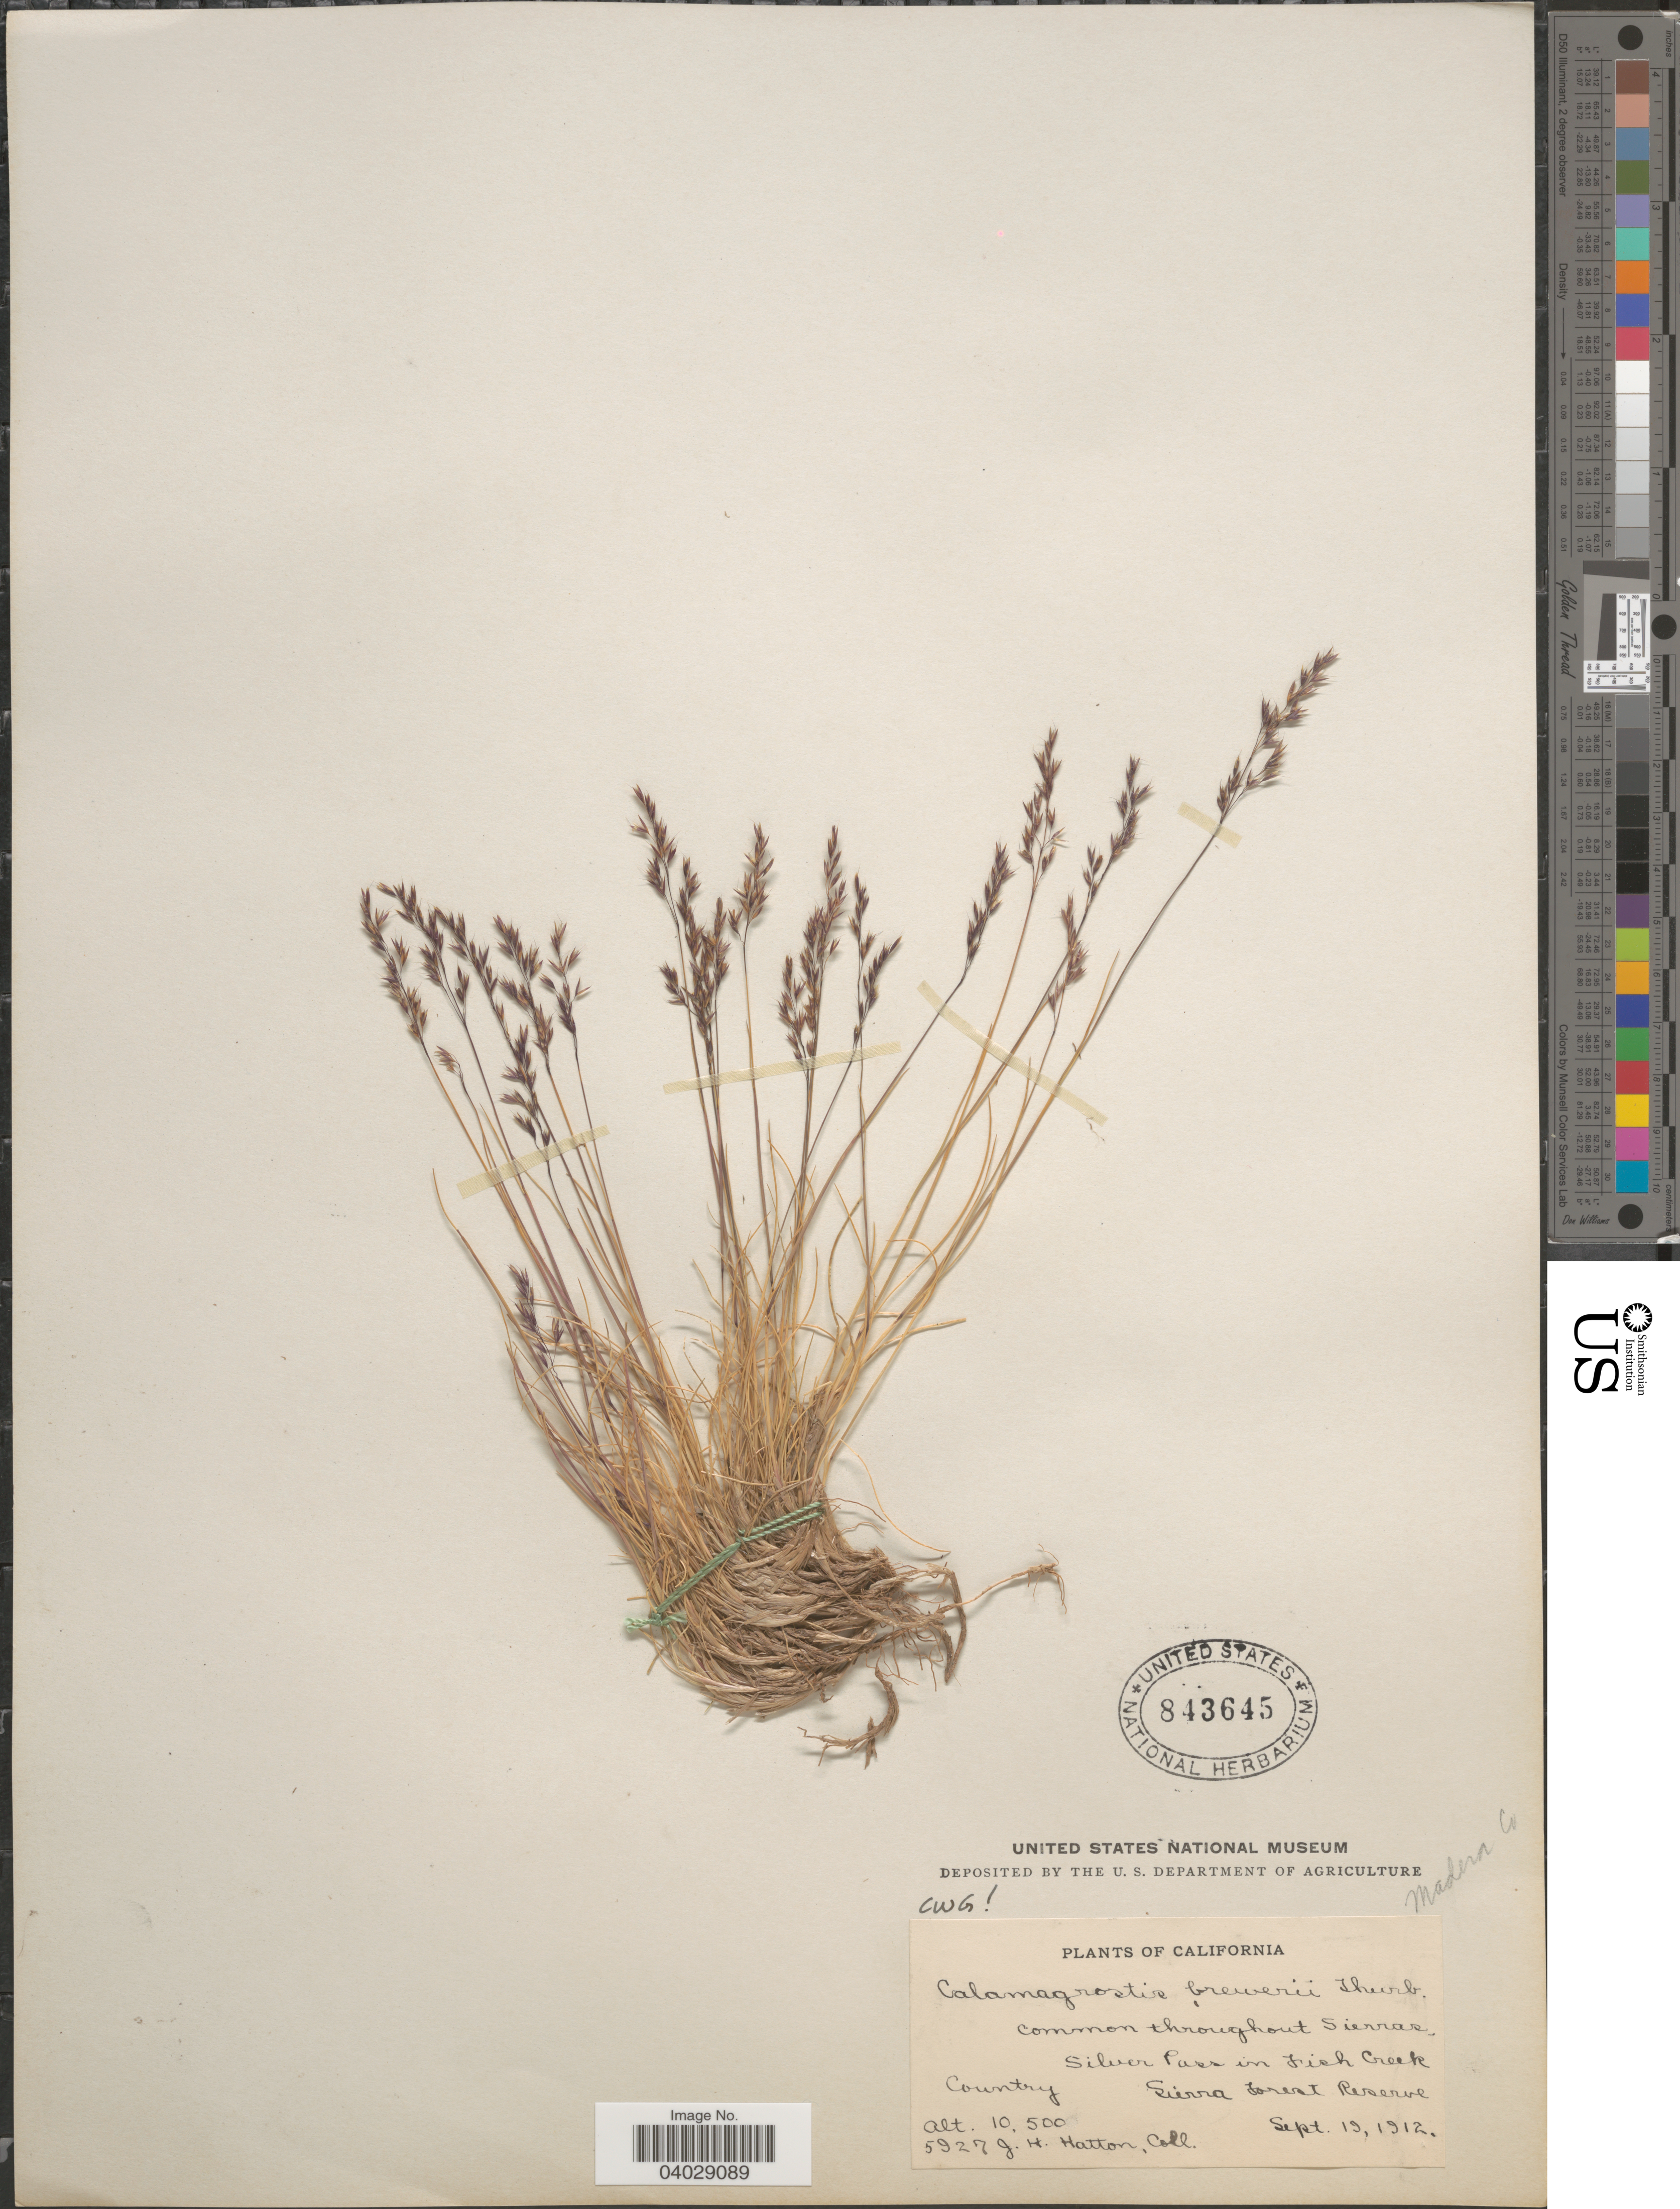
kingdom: Plantae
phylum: Tracheophyta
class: Liliopsida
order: Poales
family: Poaceae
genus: Calamagrostis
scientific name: Calamagrostis muiriana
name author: B.L. Wilson & Sami Gray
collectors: J. Hatton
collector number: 5927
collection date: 1912-09-19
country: United States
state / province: California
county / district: Madera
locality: Madera Co. Throughout Sierras, Silver Pass in Fish Creek Country Sierra Forest Reserve.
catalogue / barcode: US 843645